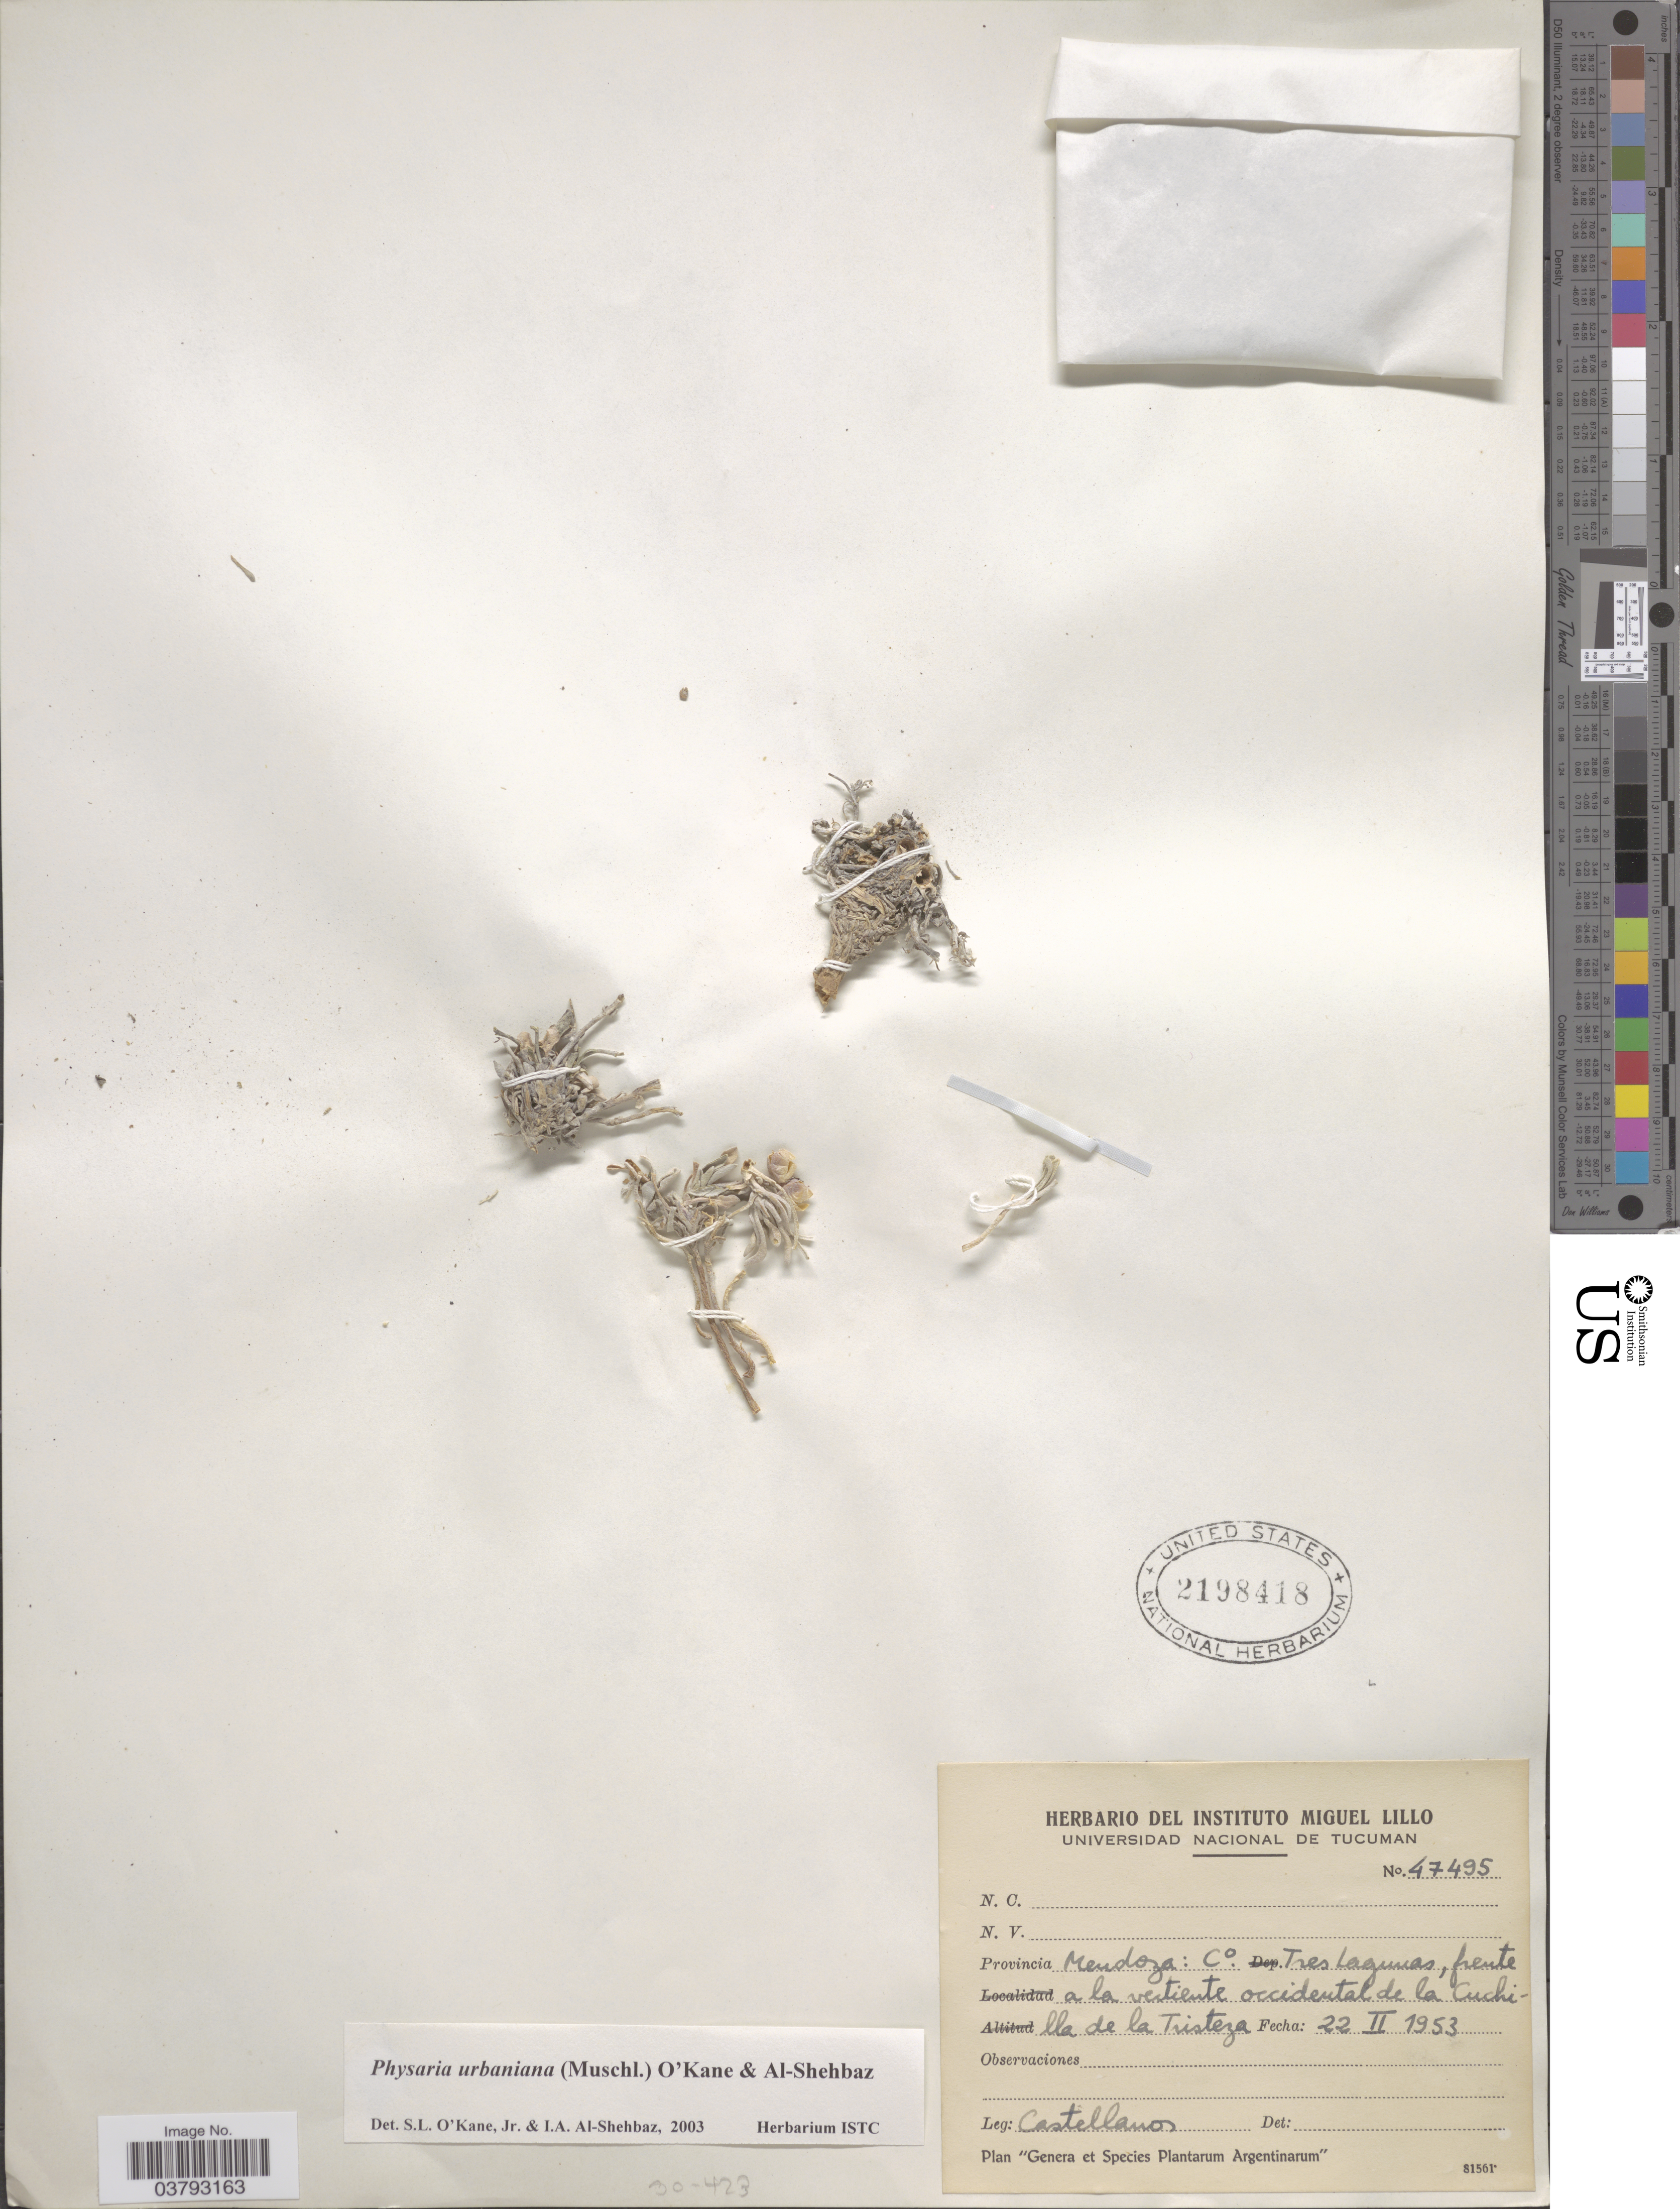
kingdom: Plantae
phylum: Tracheophyta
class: Magnoliopsida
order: Brassicales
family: Brassicaceae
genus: Physaria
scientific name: Physaria urbaniana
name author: (Muschl.) O'Kane & Al-Shehbaz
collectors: -- Castellanos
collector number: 47495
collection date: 1953-02-22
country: Argentina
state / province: Mendoza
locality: Co. Tres Lagunas, frente a la vertiente occidental de la Cuchilla de la Tristeza.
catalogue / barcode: US 2198418